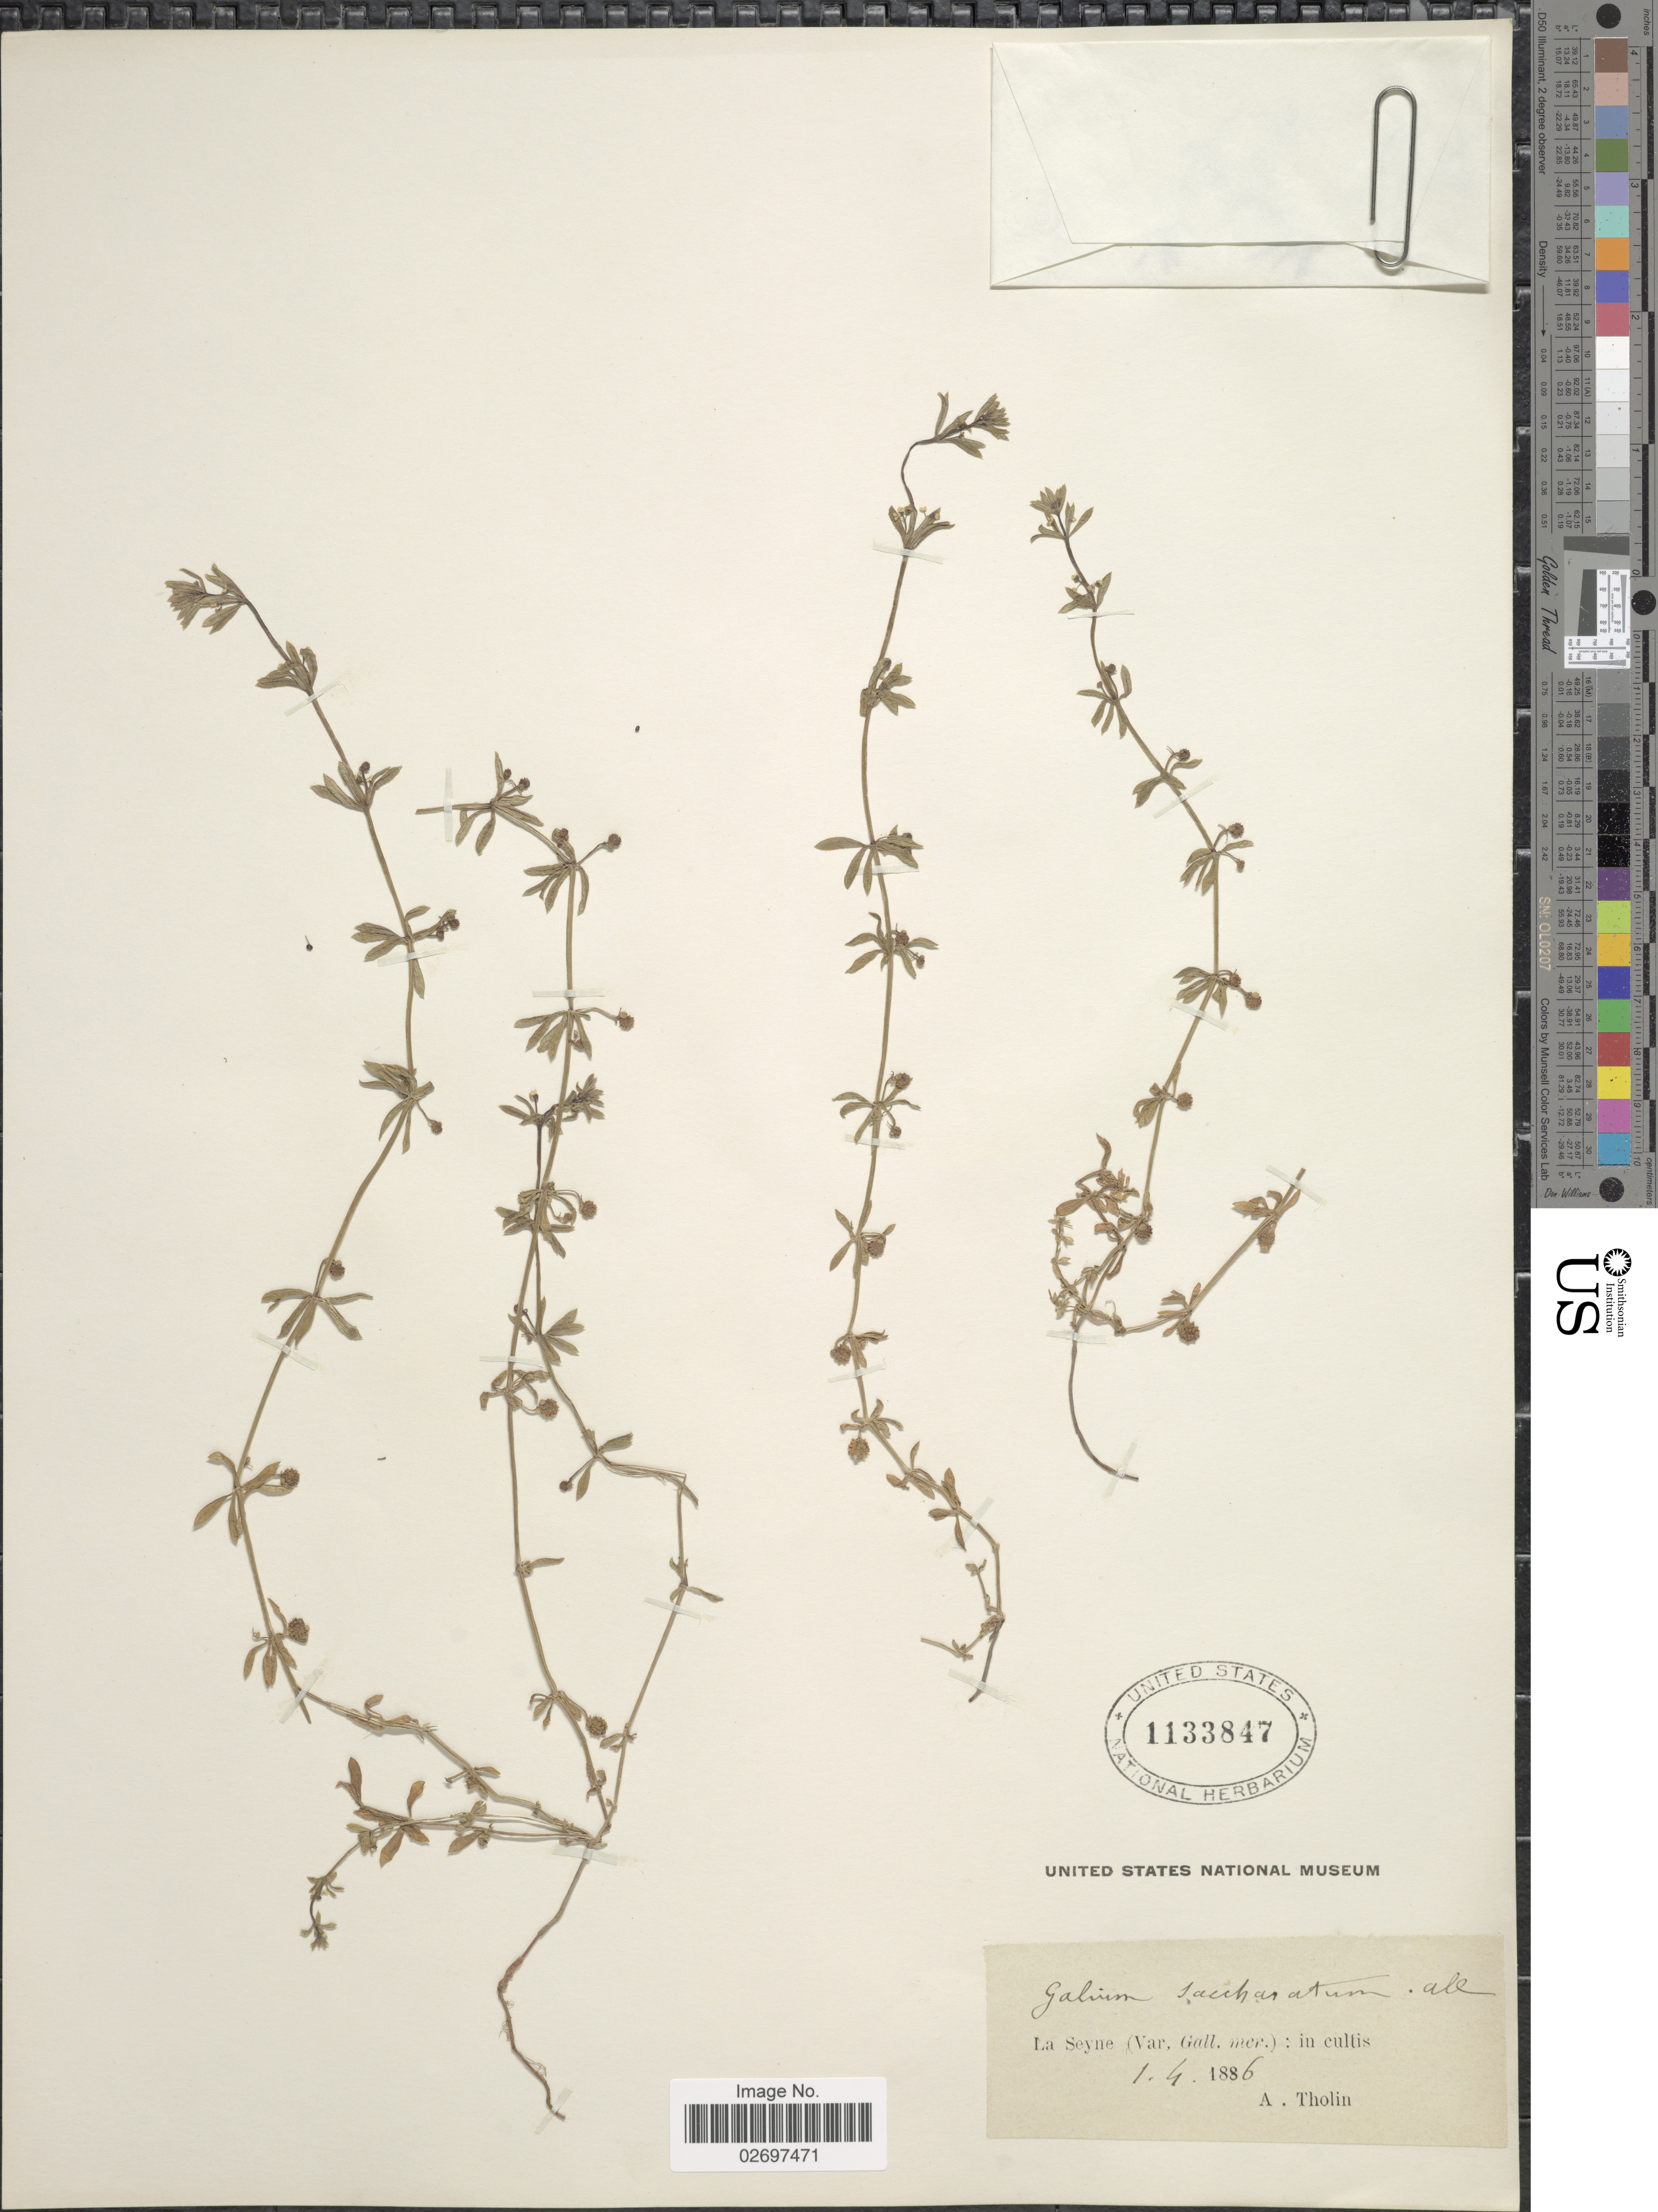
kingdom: Plantae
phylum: Tracheophyta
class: Magnoliopsida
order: Gentianales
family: Rubiaceae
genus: Galium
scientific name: Galium saccharatum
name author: All.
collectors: A. Tholin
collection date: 1886-04-01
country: France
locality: La Seyne (Var, Gall. mer.)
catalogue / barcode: US 1133847